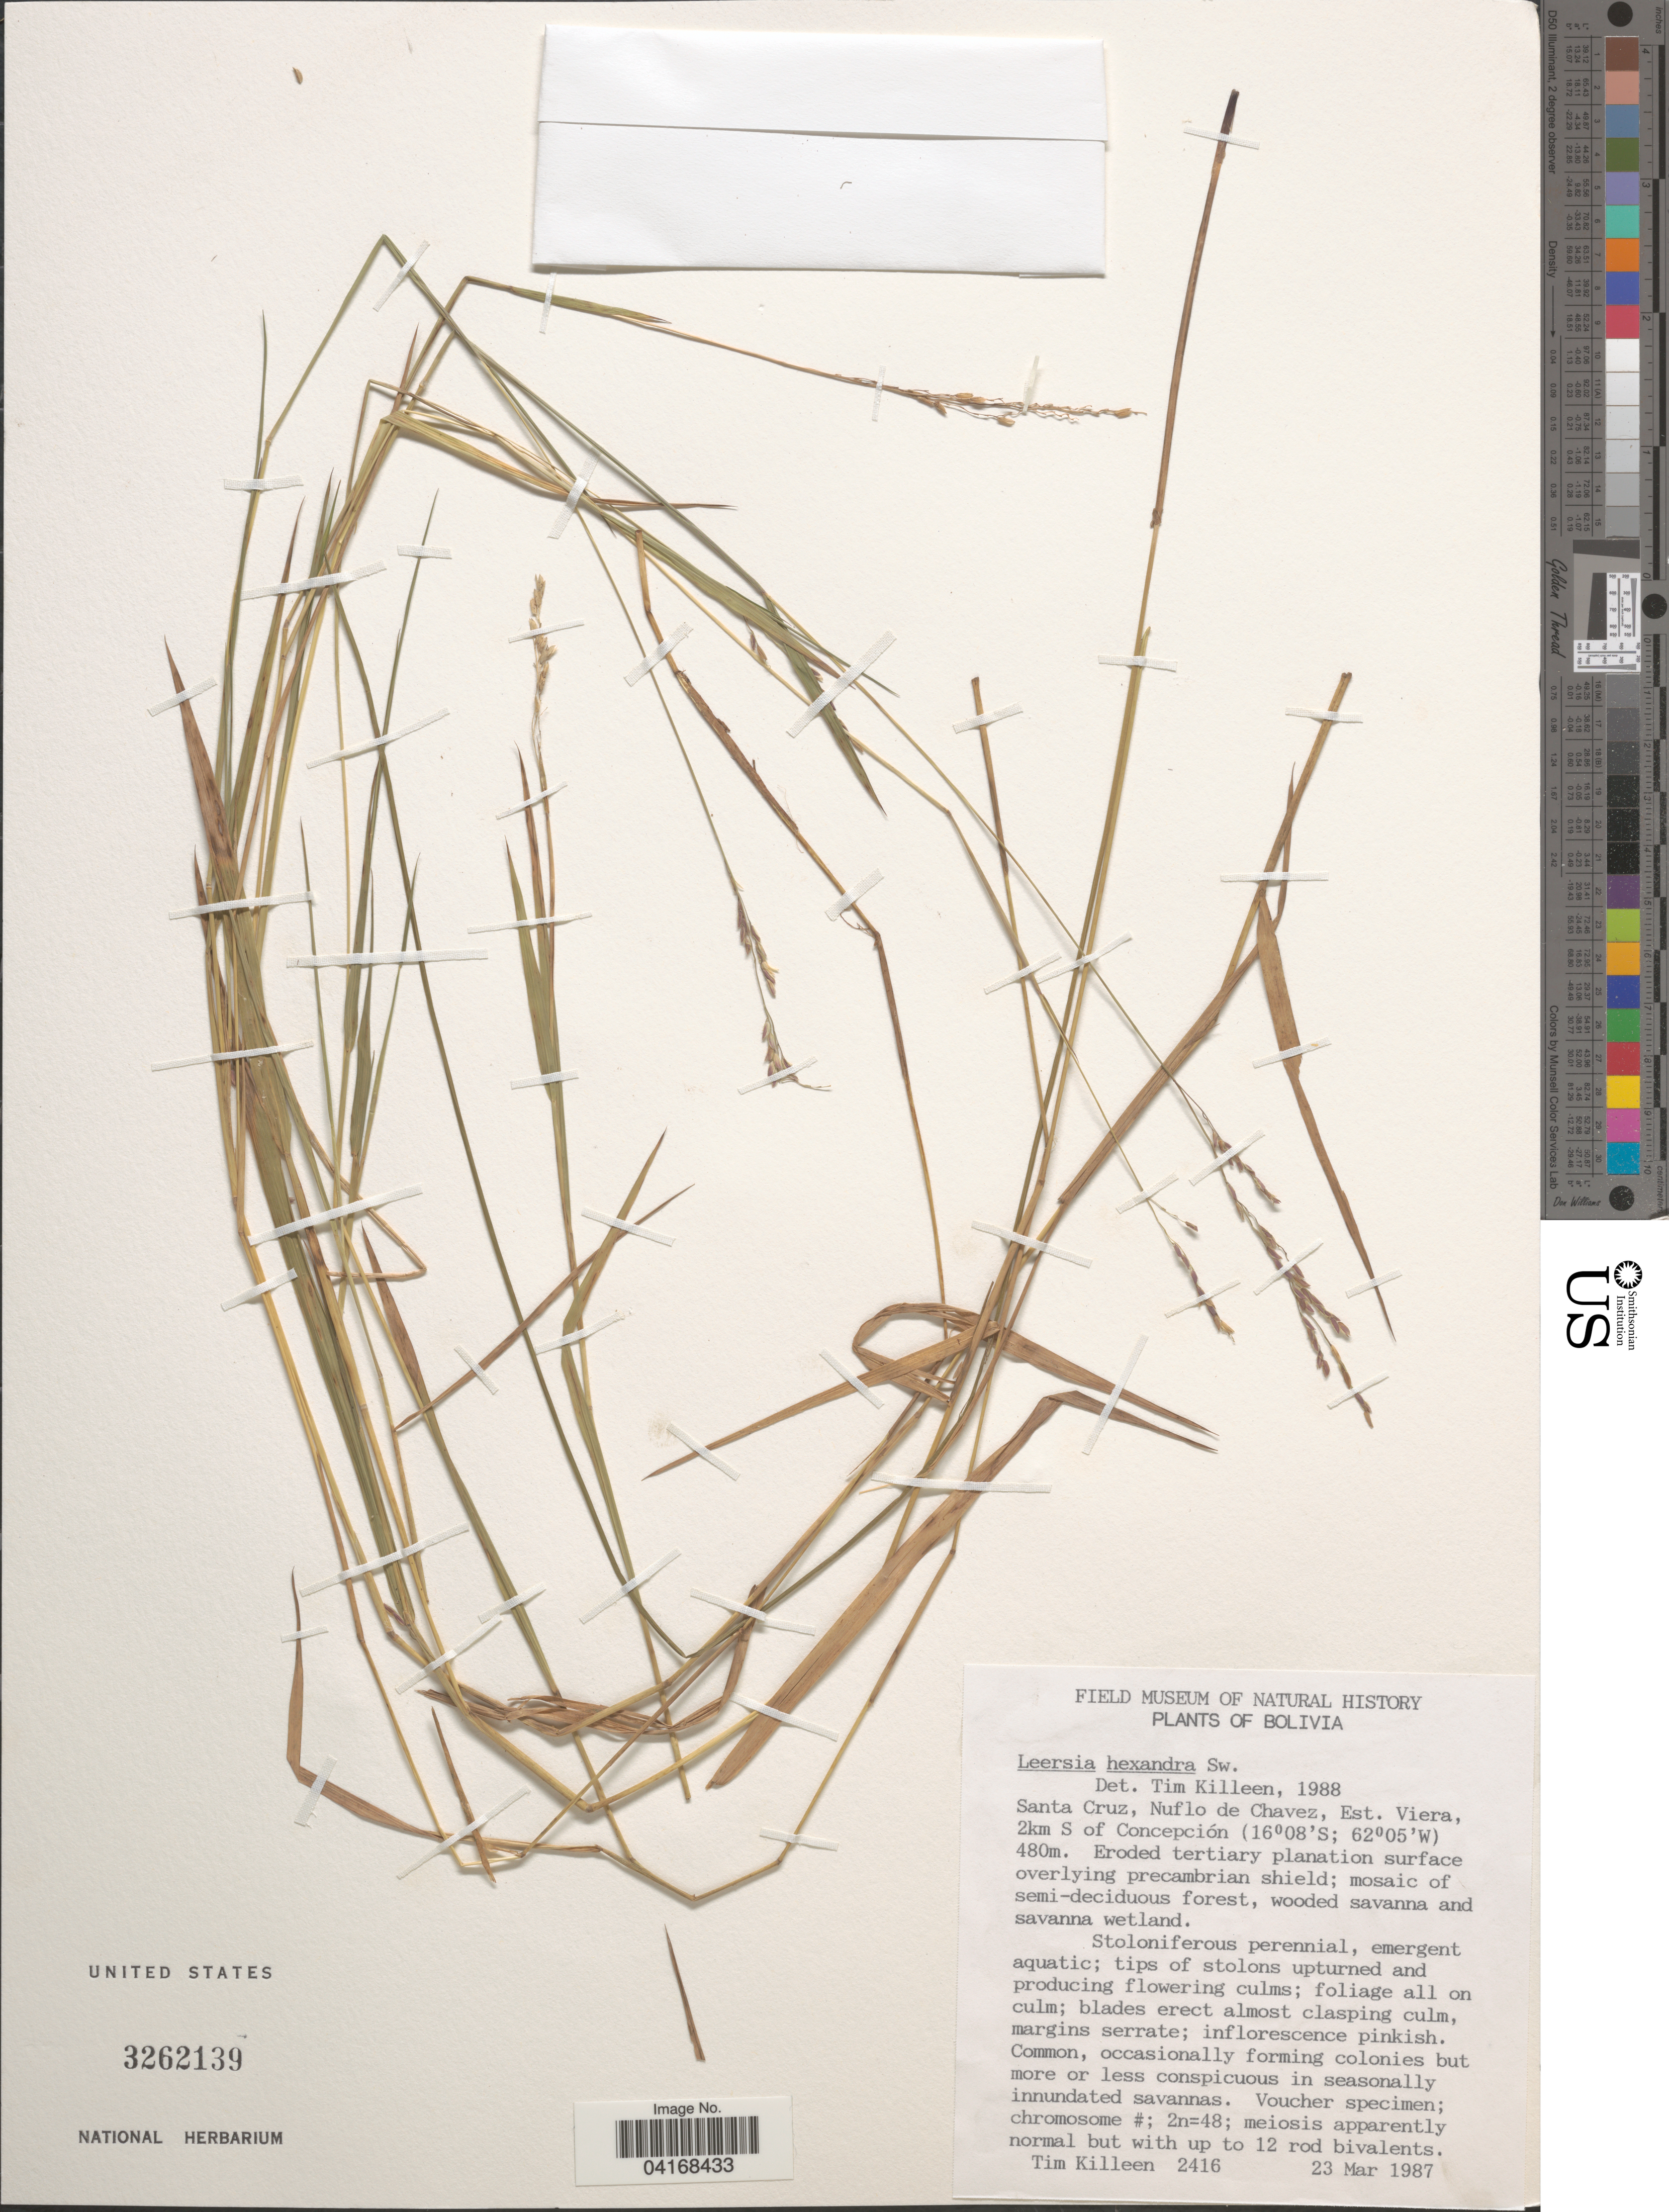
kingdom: Plantae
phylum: Tracheophyta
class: Liliopsida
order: Poales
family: Poaceae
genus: Leersia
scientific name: Leersia hexandra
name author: Sw.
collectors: T. J. Killeen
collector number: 2416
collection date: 1987-03-23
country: Bolivia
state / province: Santa Cruz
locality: Nuflo de Chavez, Est. Viera, 2km S of Concepción.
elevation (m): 480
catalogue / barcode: US 3262139